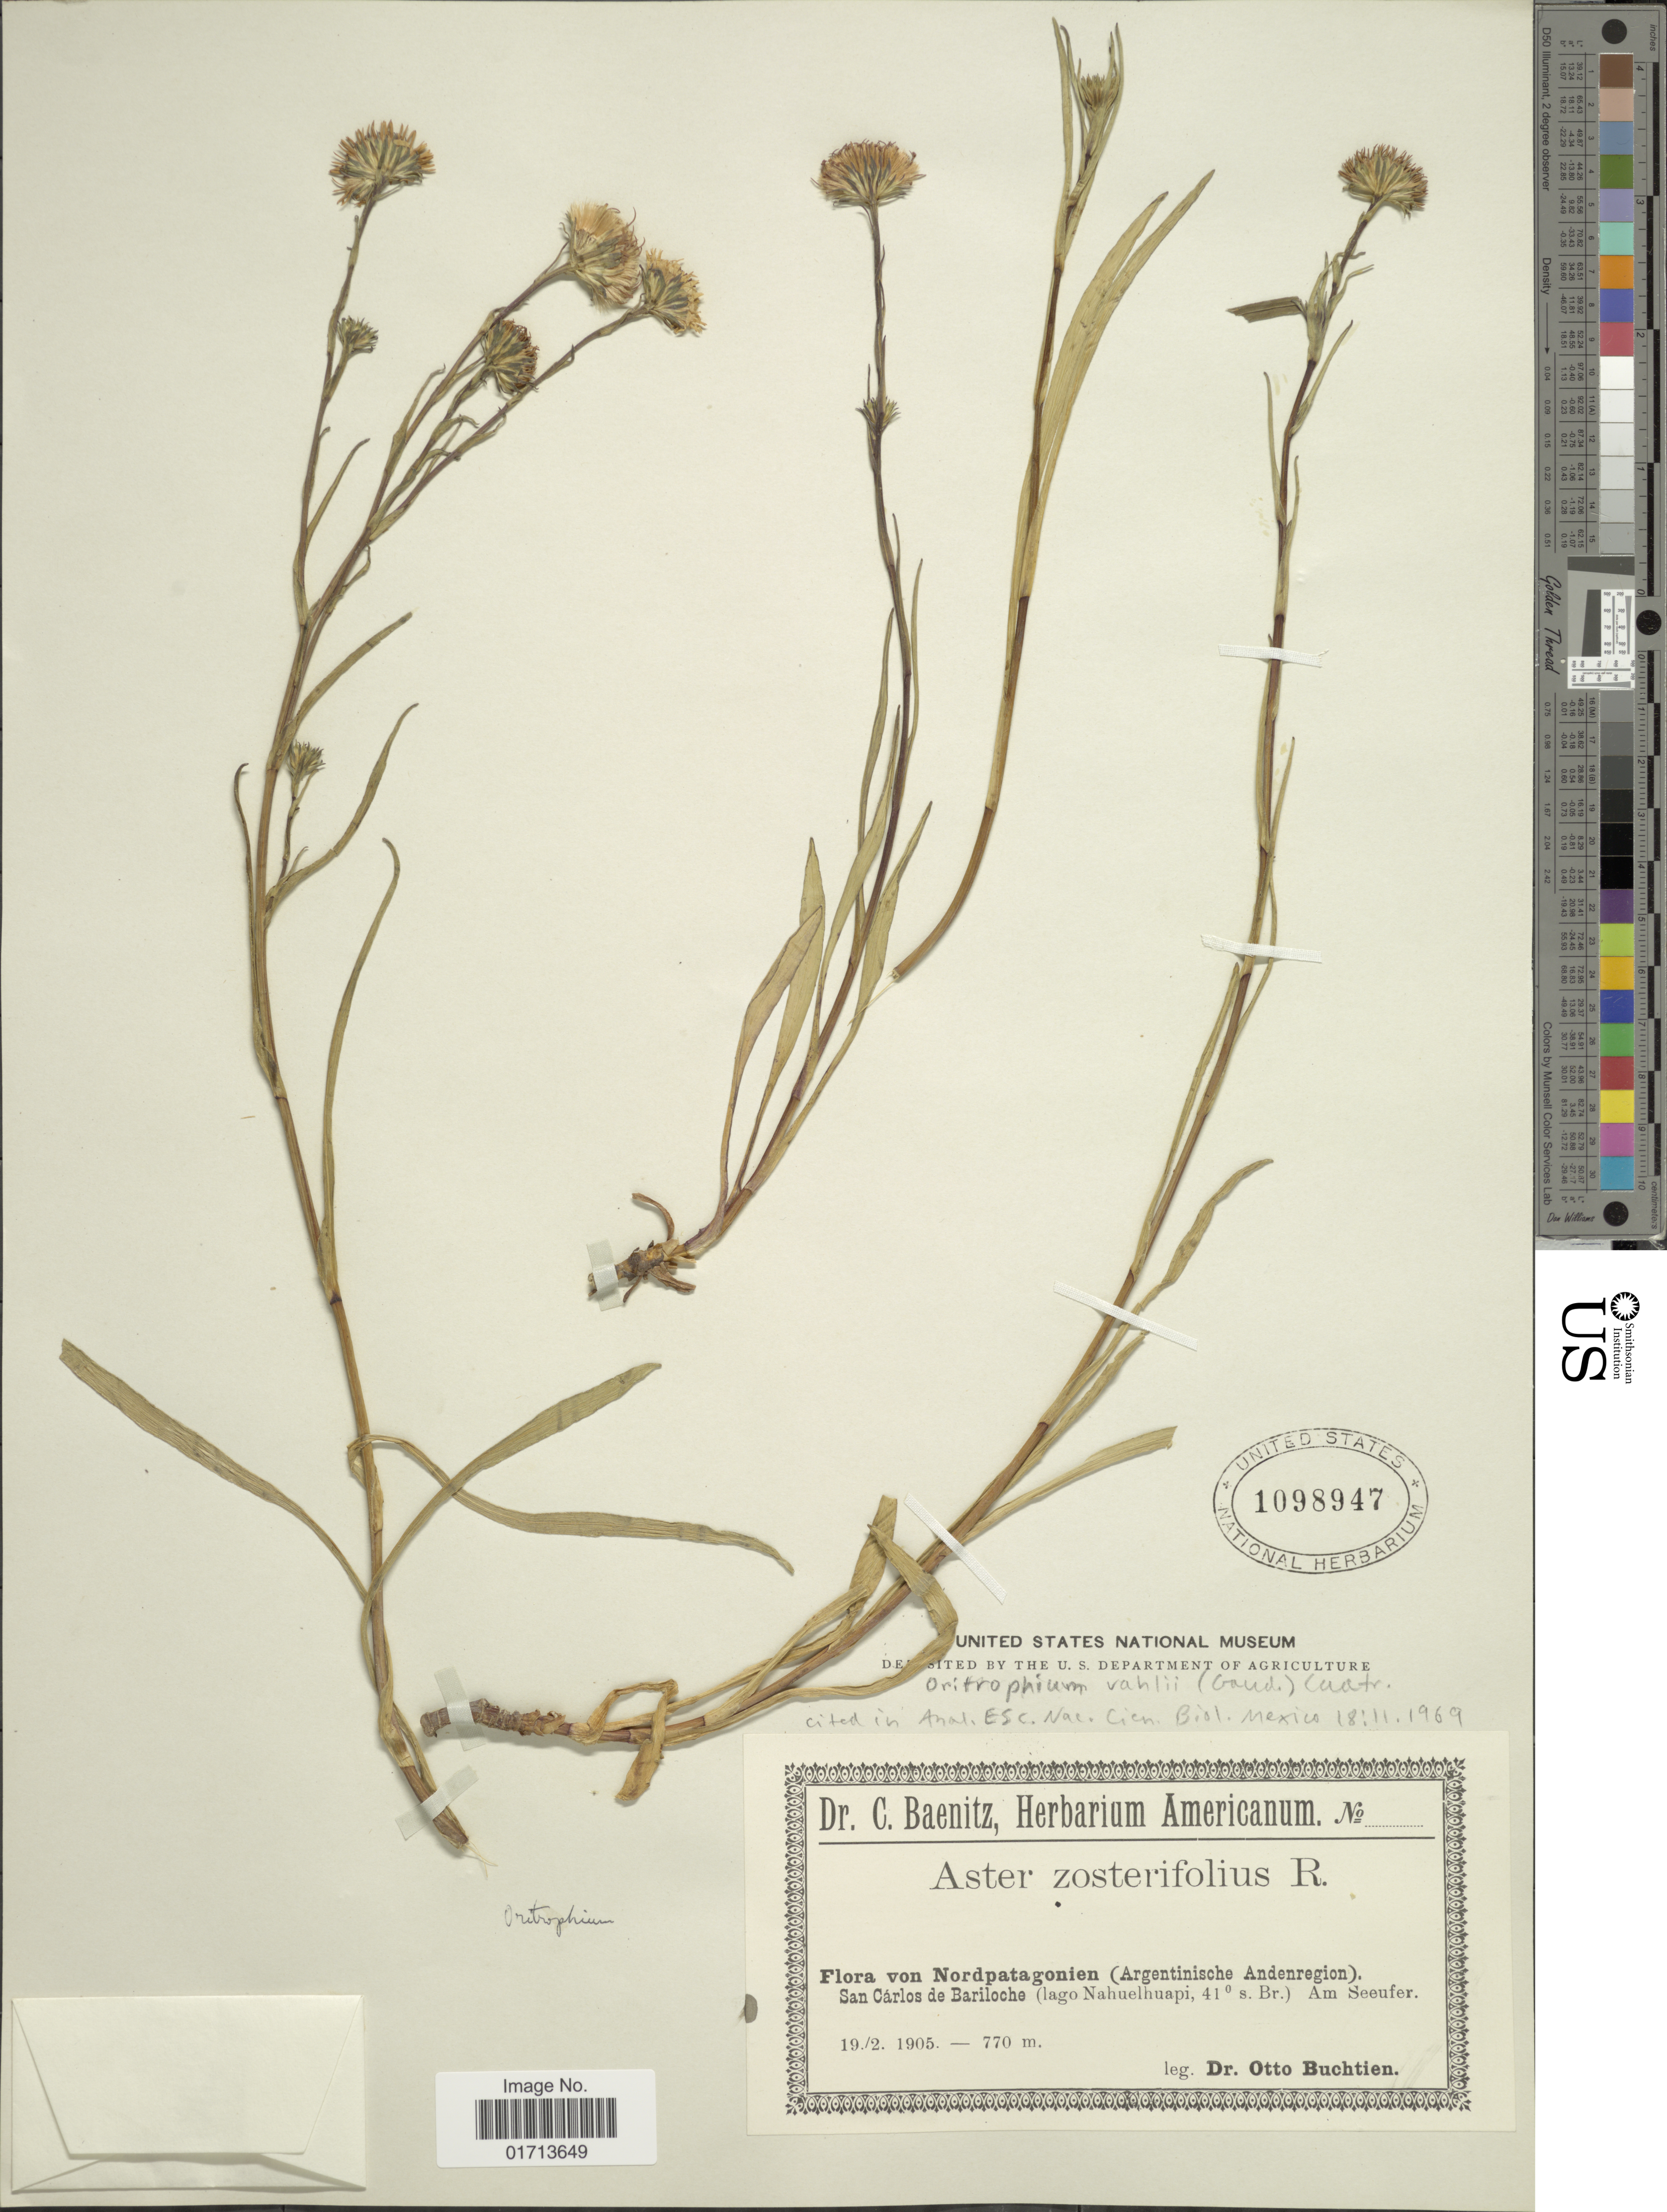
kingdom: Plantae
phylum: Tracheophyta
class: Magnoliopsida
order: Asterales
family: Asteraceae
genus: Oritrophium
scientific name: Oritrophium vahlii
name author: (Gaudich.) Cuatrec.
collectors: O. Buchtien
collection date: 1905-02-19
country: Argentina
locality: Nordpatagonien (Argentinische Andenregion) San Carlos de Bariloche (lago Nahuelhuapi)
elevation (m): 770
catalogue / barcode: US 1098947